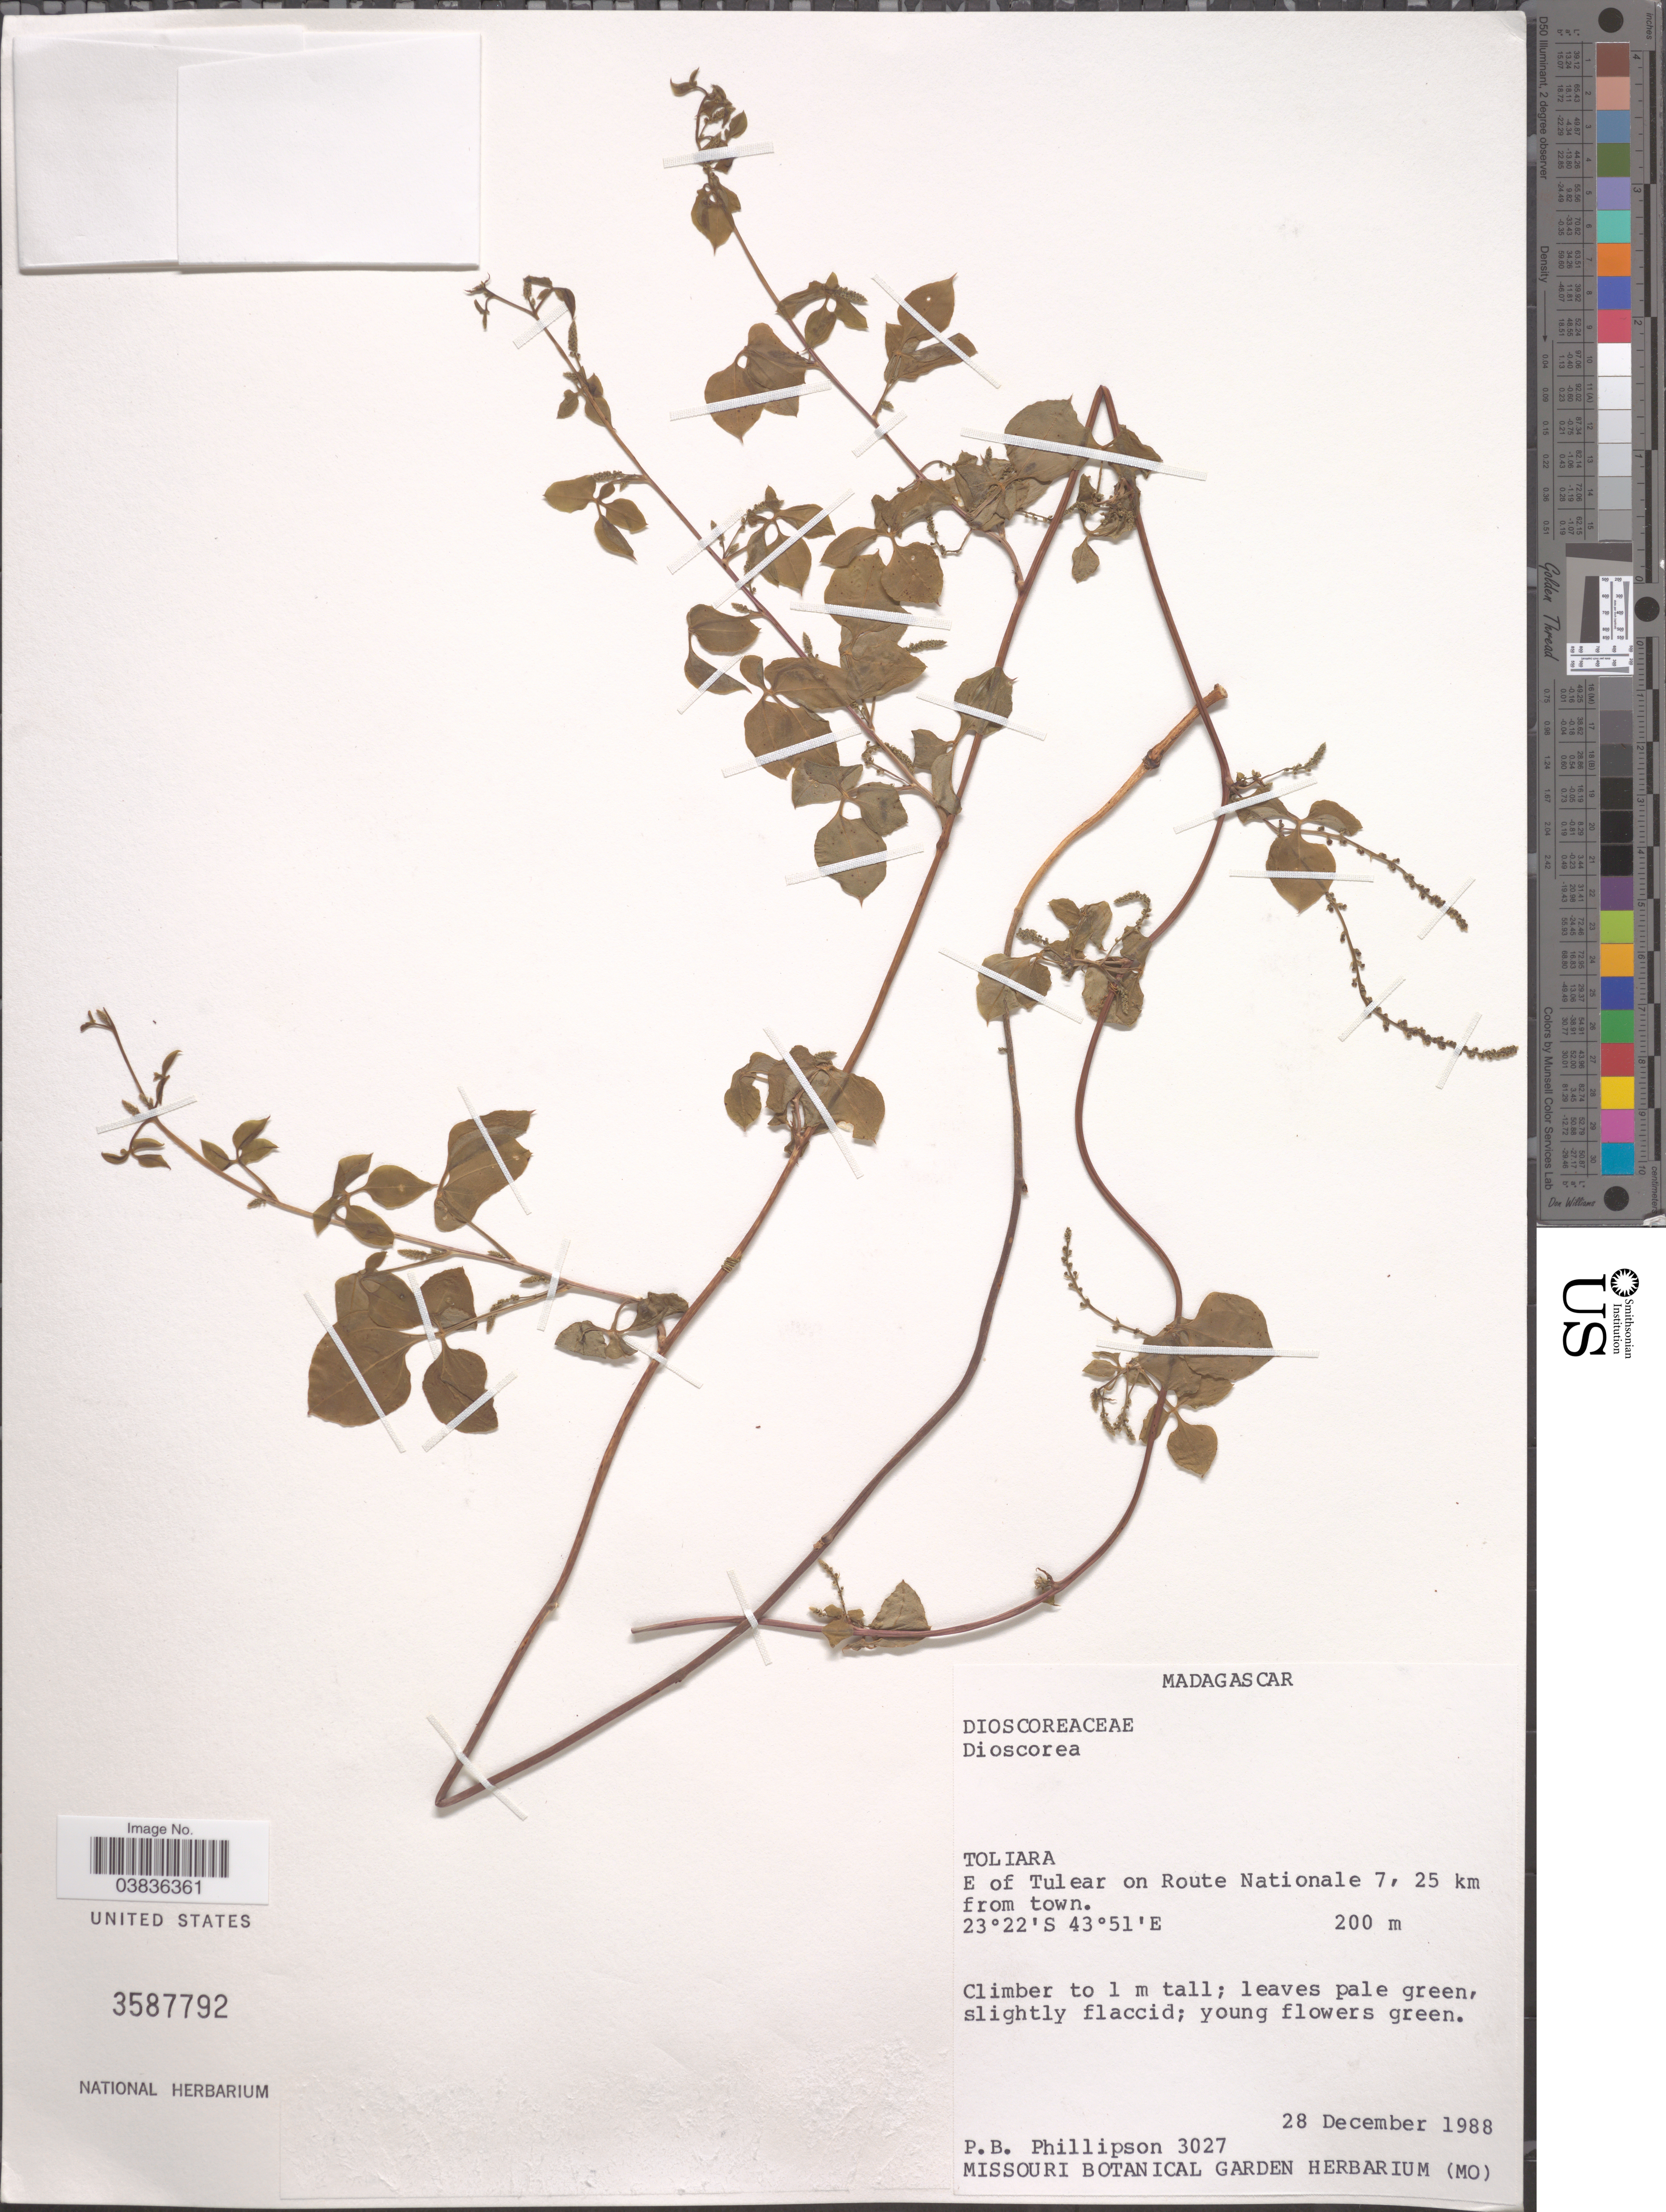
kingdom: Plantae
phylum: Tracheophyta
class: Liliopsida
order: Dioscoreales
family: Dioscoreaceae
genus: Dioscorea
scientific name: Dioscorea sp.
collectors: P. B. Phillipson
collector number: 3027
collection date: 1988-12-28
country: Madagascar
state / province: Atsimo-Andrefana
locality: E of Tulear on Route Nationale 7, 25 km from town.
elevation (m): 200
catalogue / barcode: US 3587792